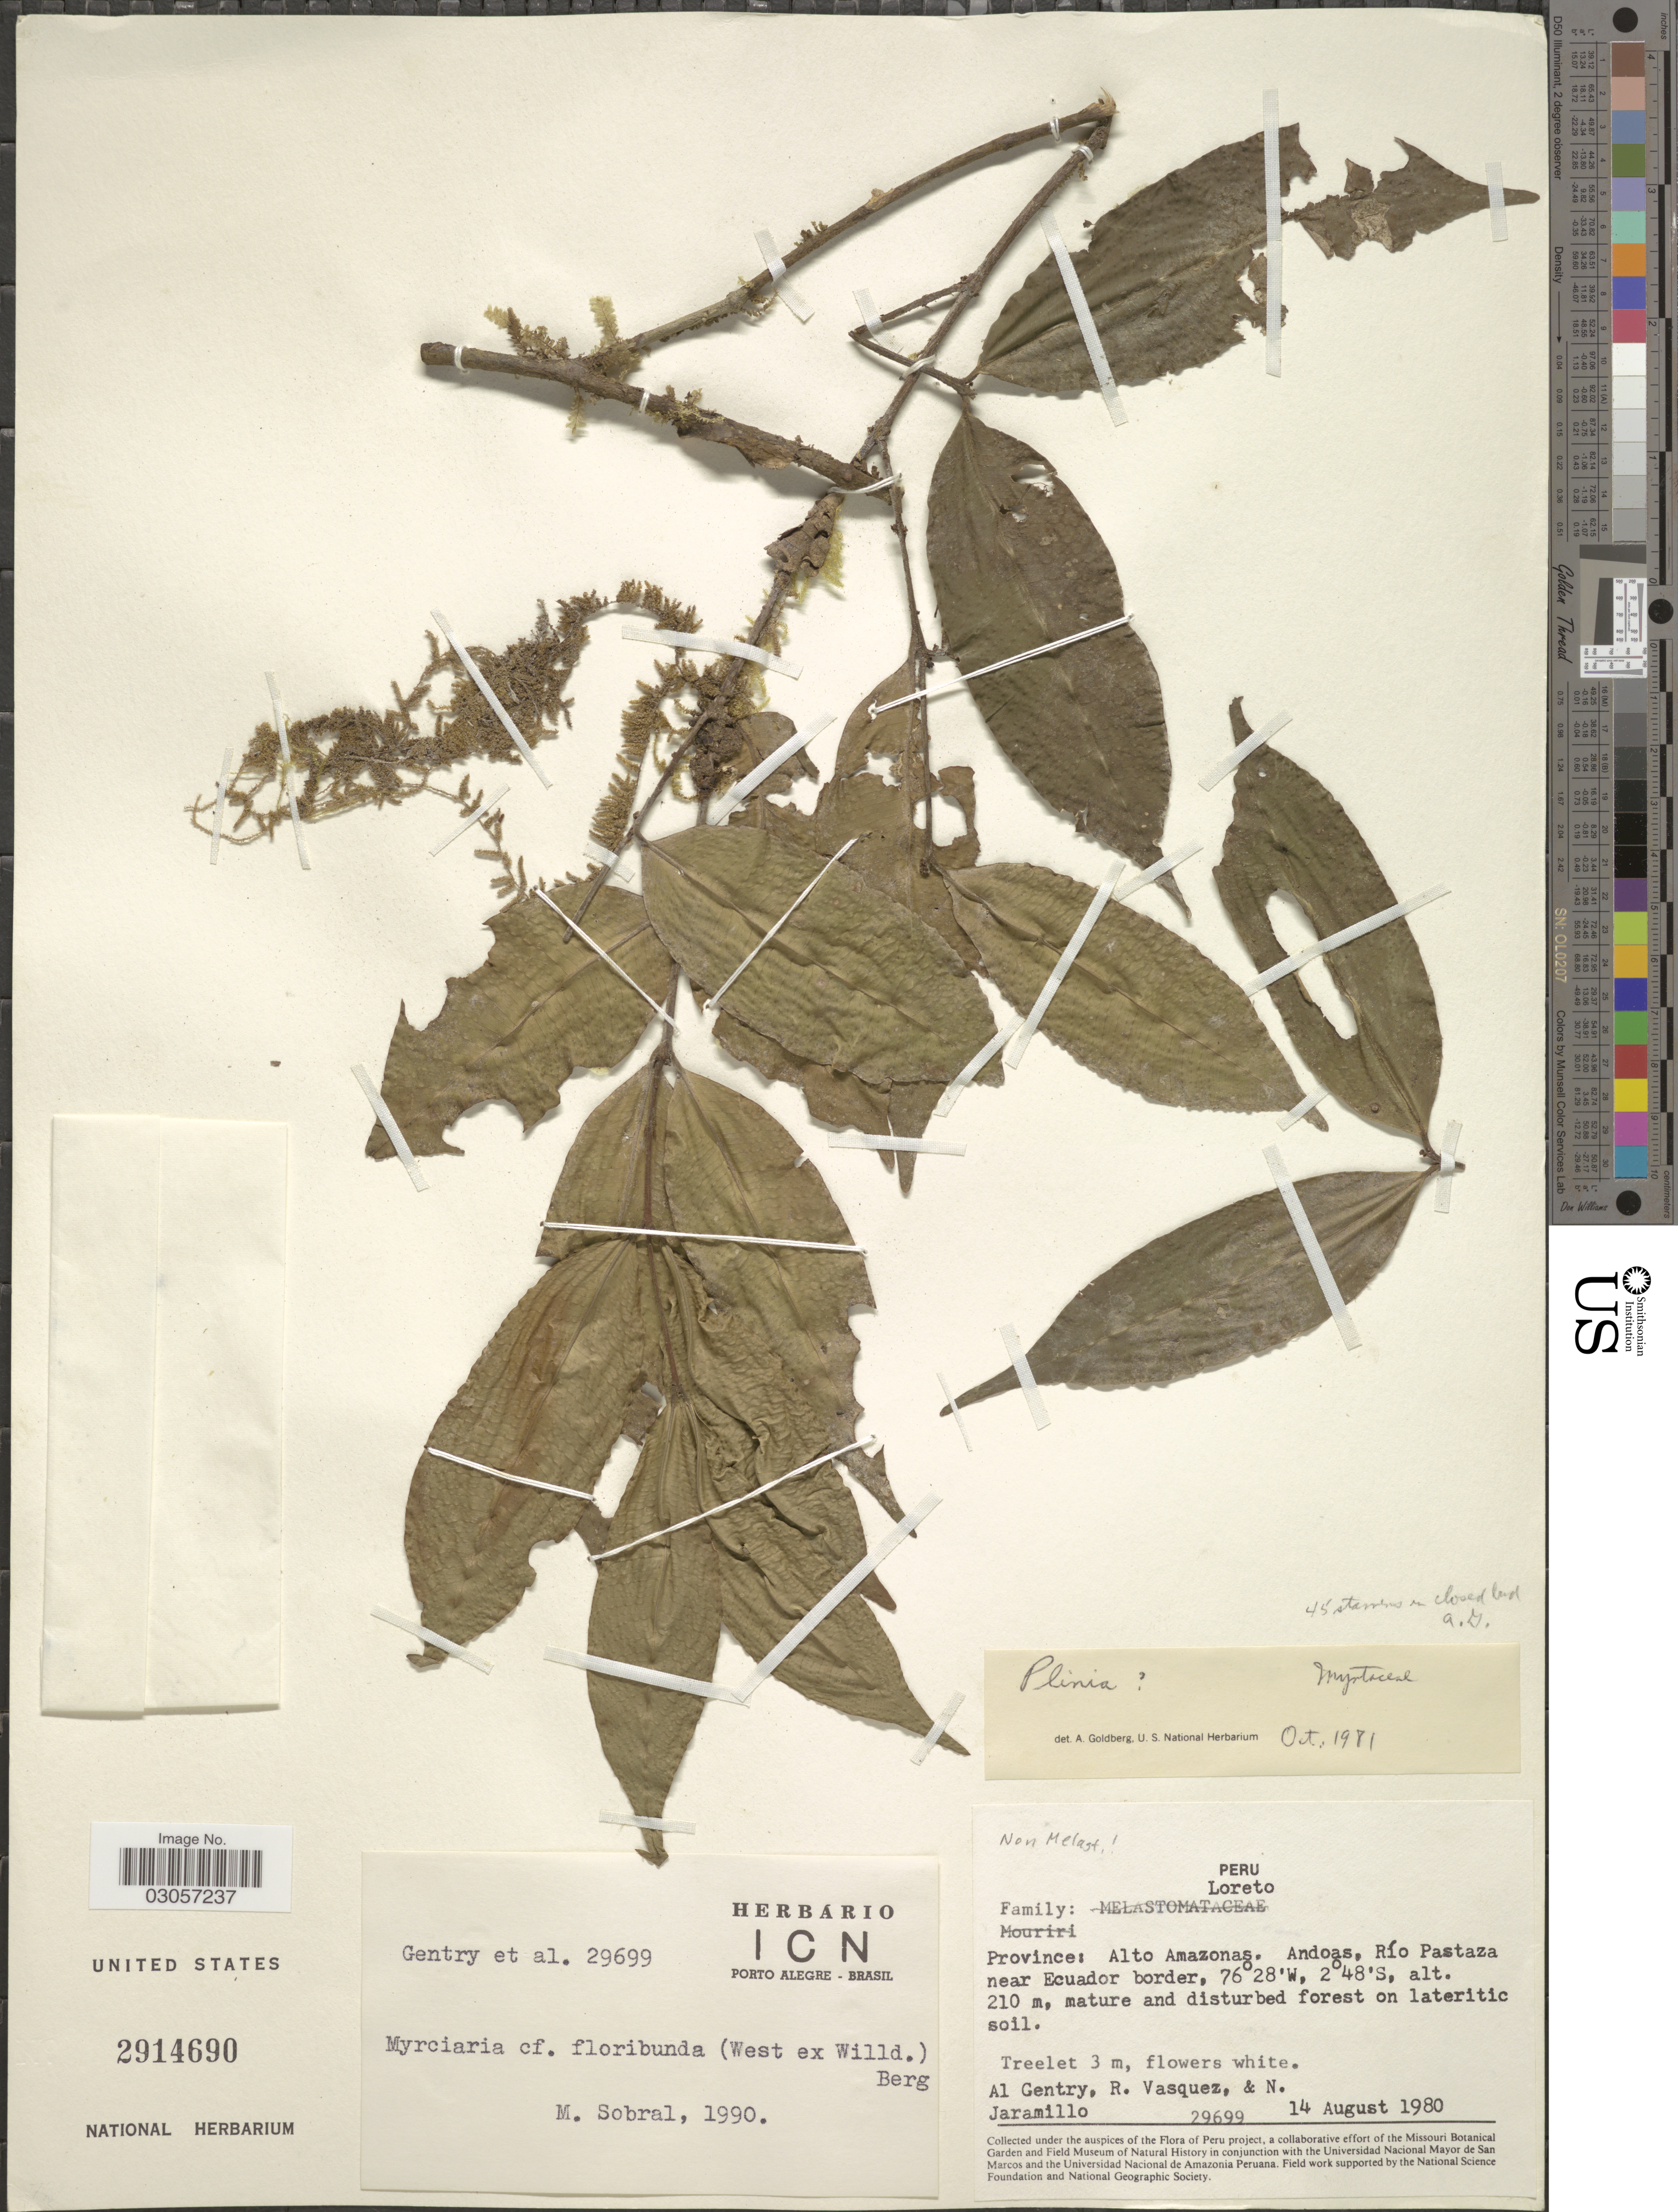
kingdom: Plantae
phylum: Tracheophyta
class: Magnoliopsida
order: Myrtales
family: Myrtaceae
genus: Myrciaria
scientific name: Myrciaria floribunda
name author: (H. West ex Willd.) O. Berg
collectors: A. H. Gentry, R. Vasquez & N. Jaramillo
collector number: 29699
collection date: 1980-08-14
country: Peru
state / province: Loreto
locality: Province: Alto Amazonas, Andoas, Río Pastaza near Ecuador border.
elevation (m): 210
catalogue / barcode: US 2914690